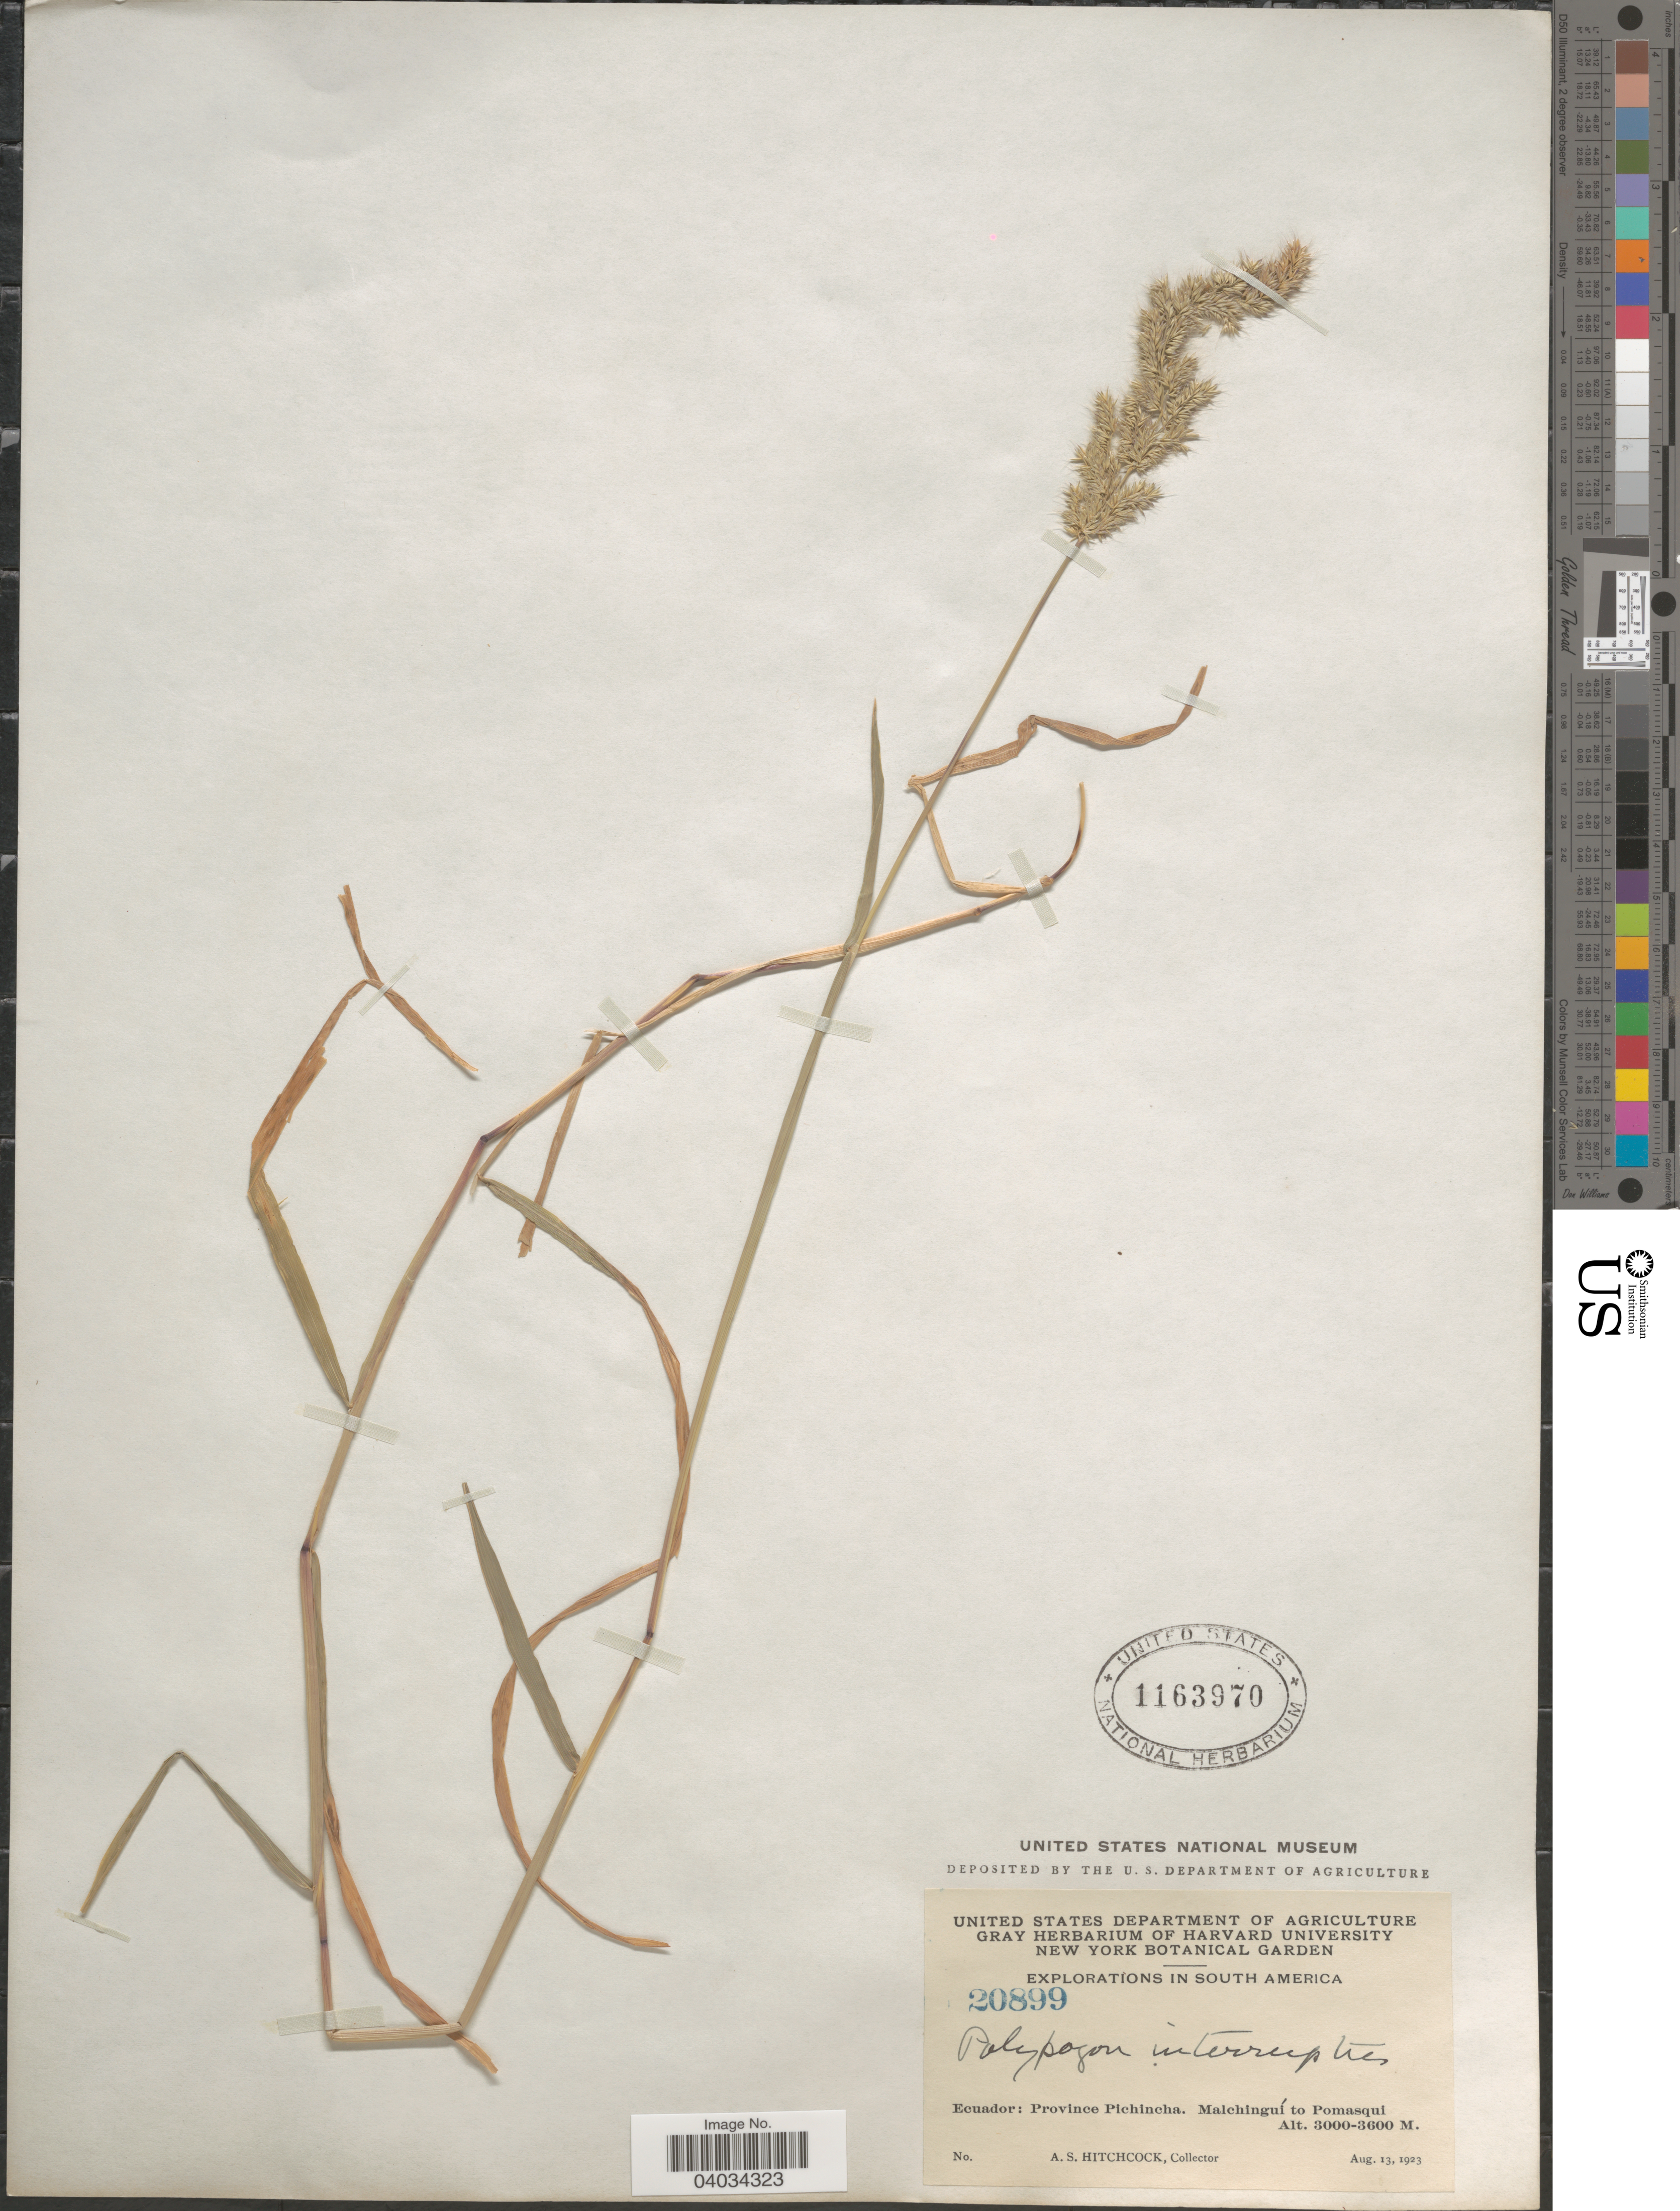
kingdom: Plantae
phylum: Tracheophyta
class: Liliopsida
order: Poales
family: Poaceae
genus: Polypogon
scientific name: Polypogon interruptus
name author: Kunth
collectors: A. S. Hitchcock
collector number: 20899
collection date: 1923-08-13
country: Ecuador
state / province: Pichincha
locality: Malchinguí to Pomasqui.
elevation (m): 3000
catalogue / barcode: US 1163970